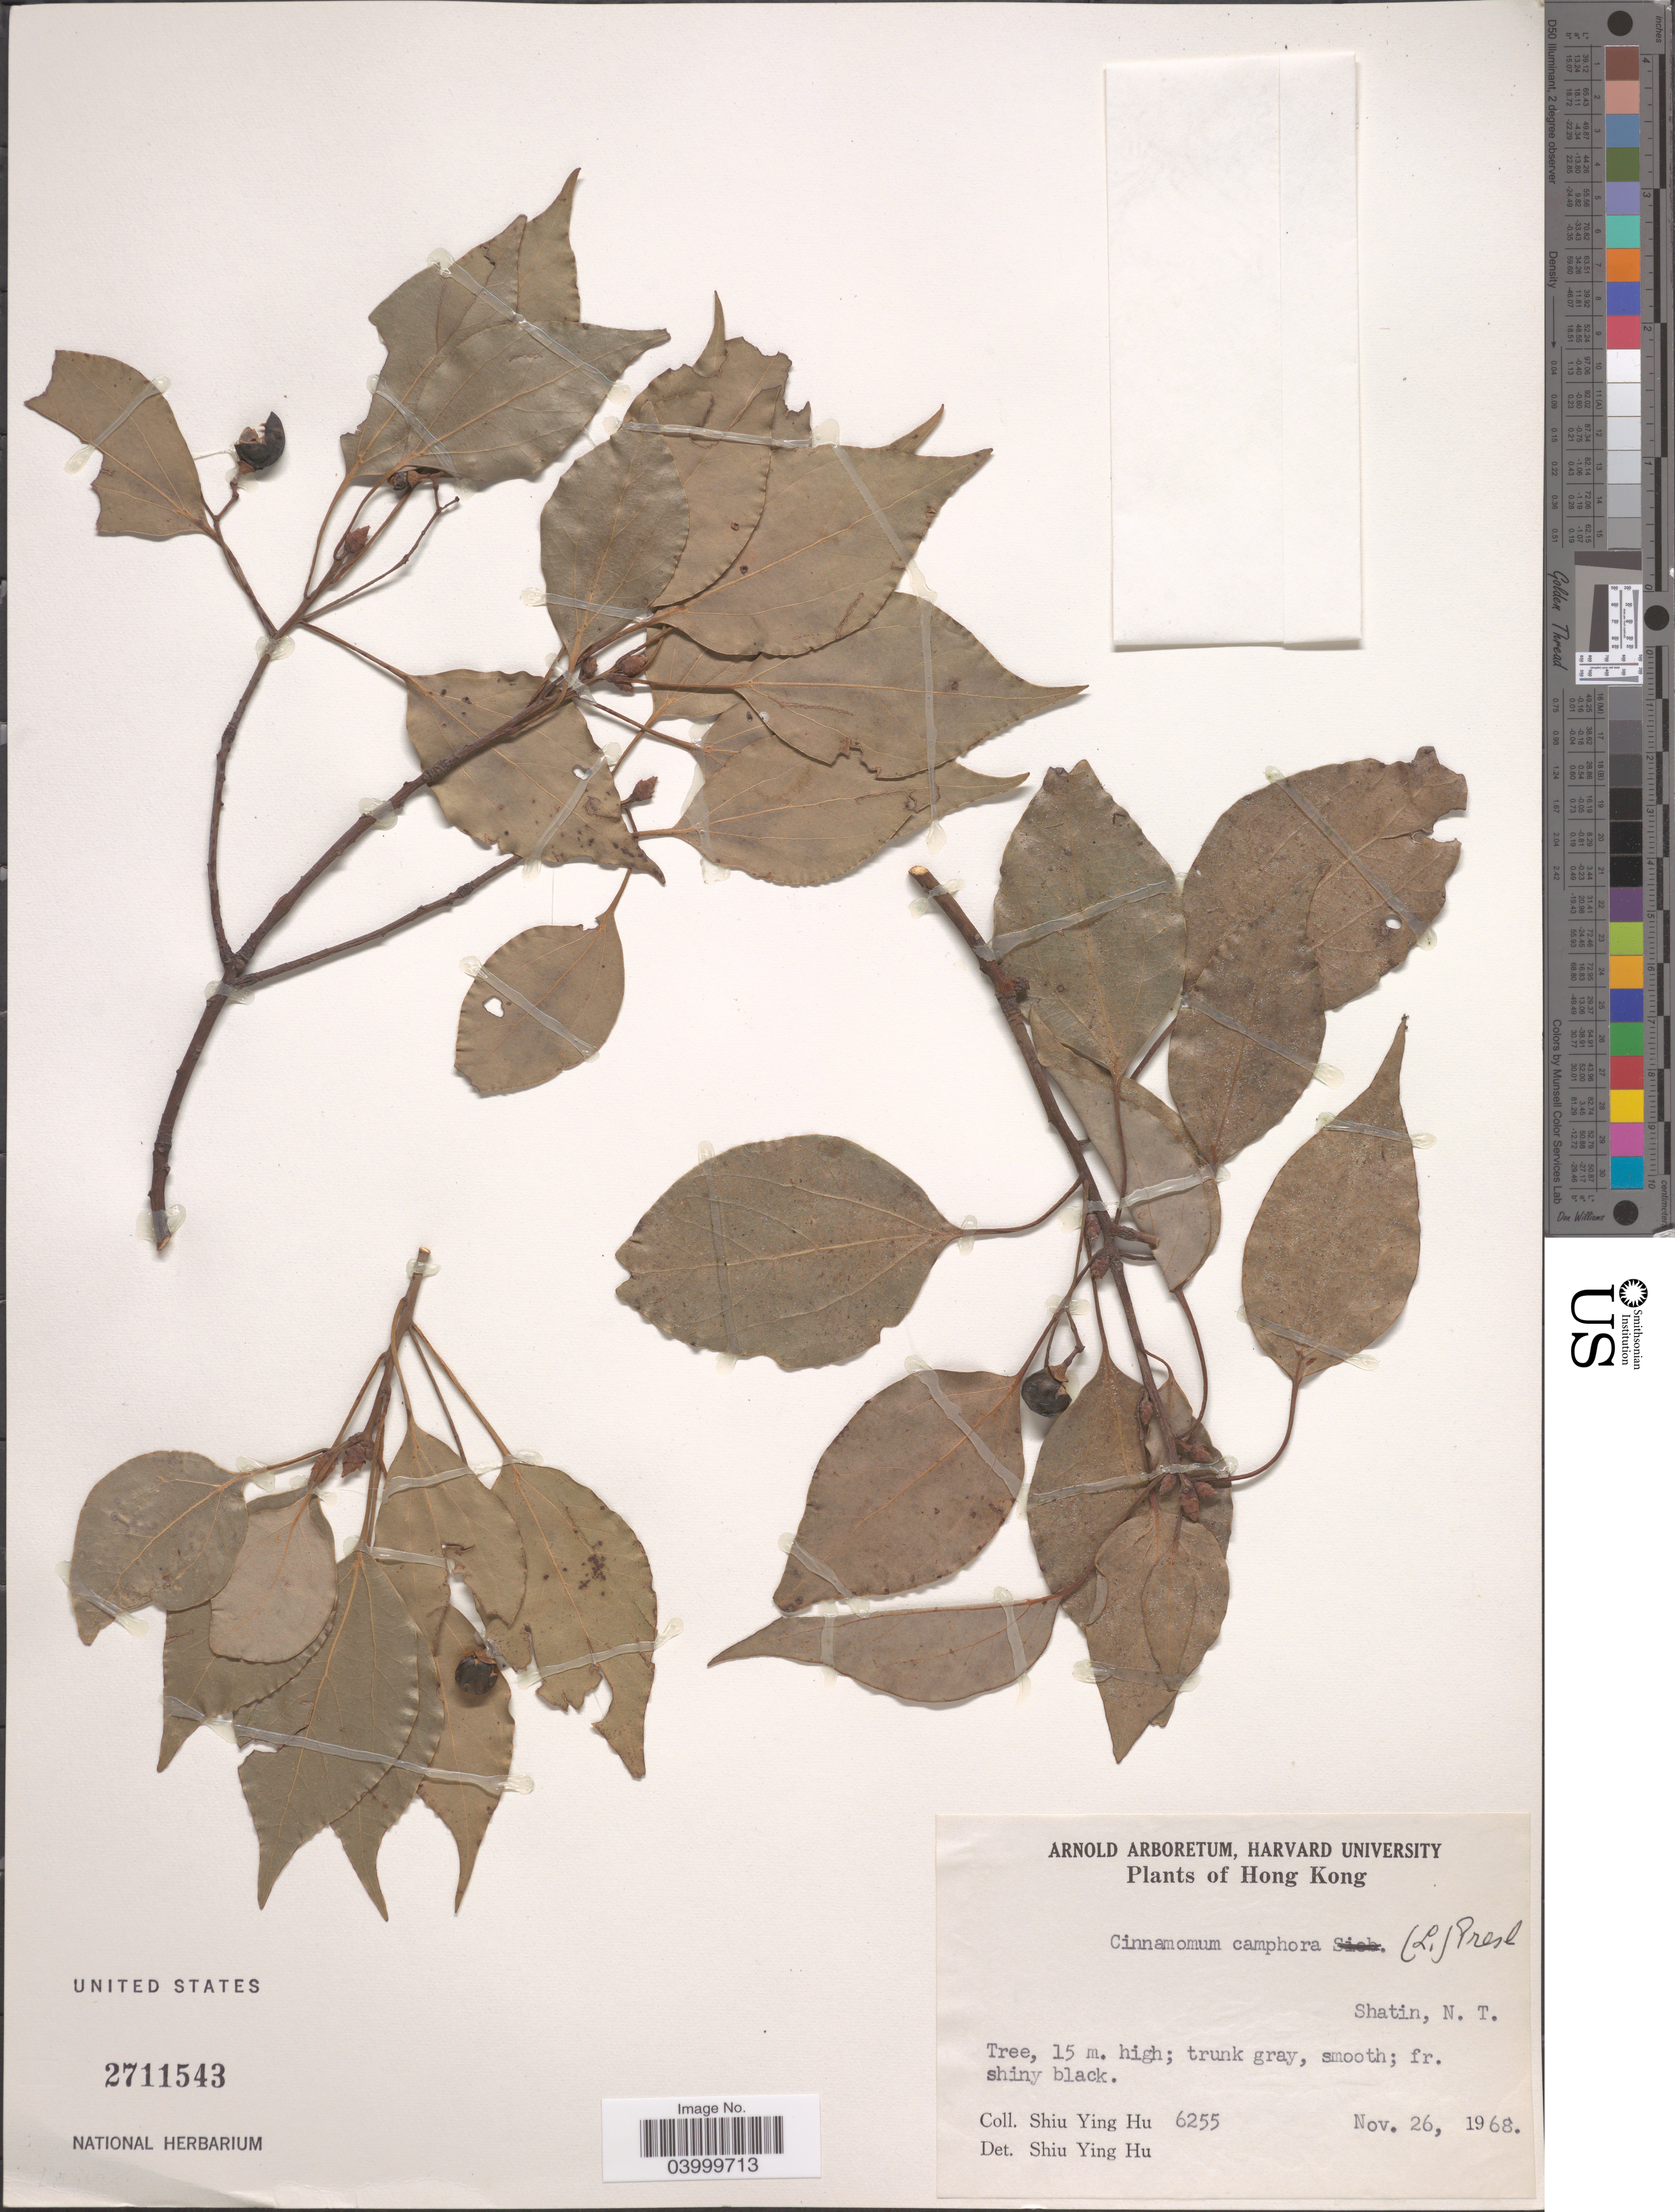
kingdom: Plantae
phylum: Tracheophyta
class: Magnoliopsida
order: Laurales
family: Lauraceae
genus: Cinnamomum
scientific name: Cinnamomum camphora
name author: (L.) J. Presl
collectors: S. Y. Hu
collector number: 6255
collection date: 1968-11-26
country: China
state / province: Hong Kong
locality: Shatin, N. T.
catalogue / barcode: US 2711543